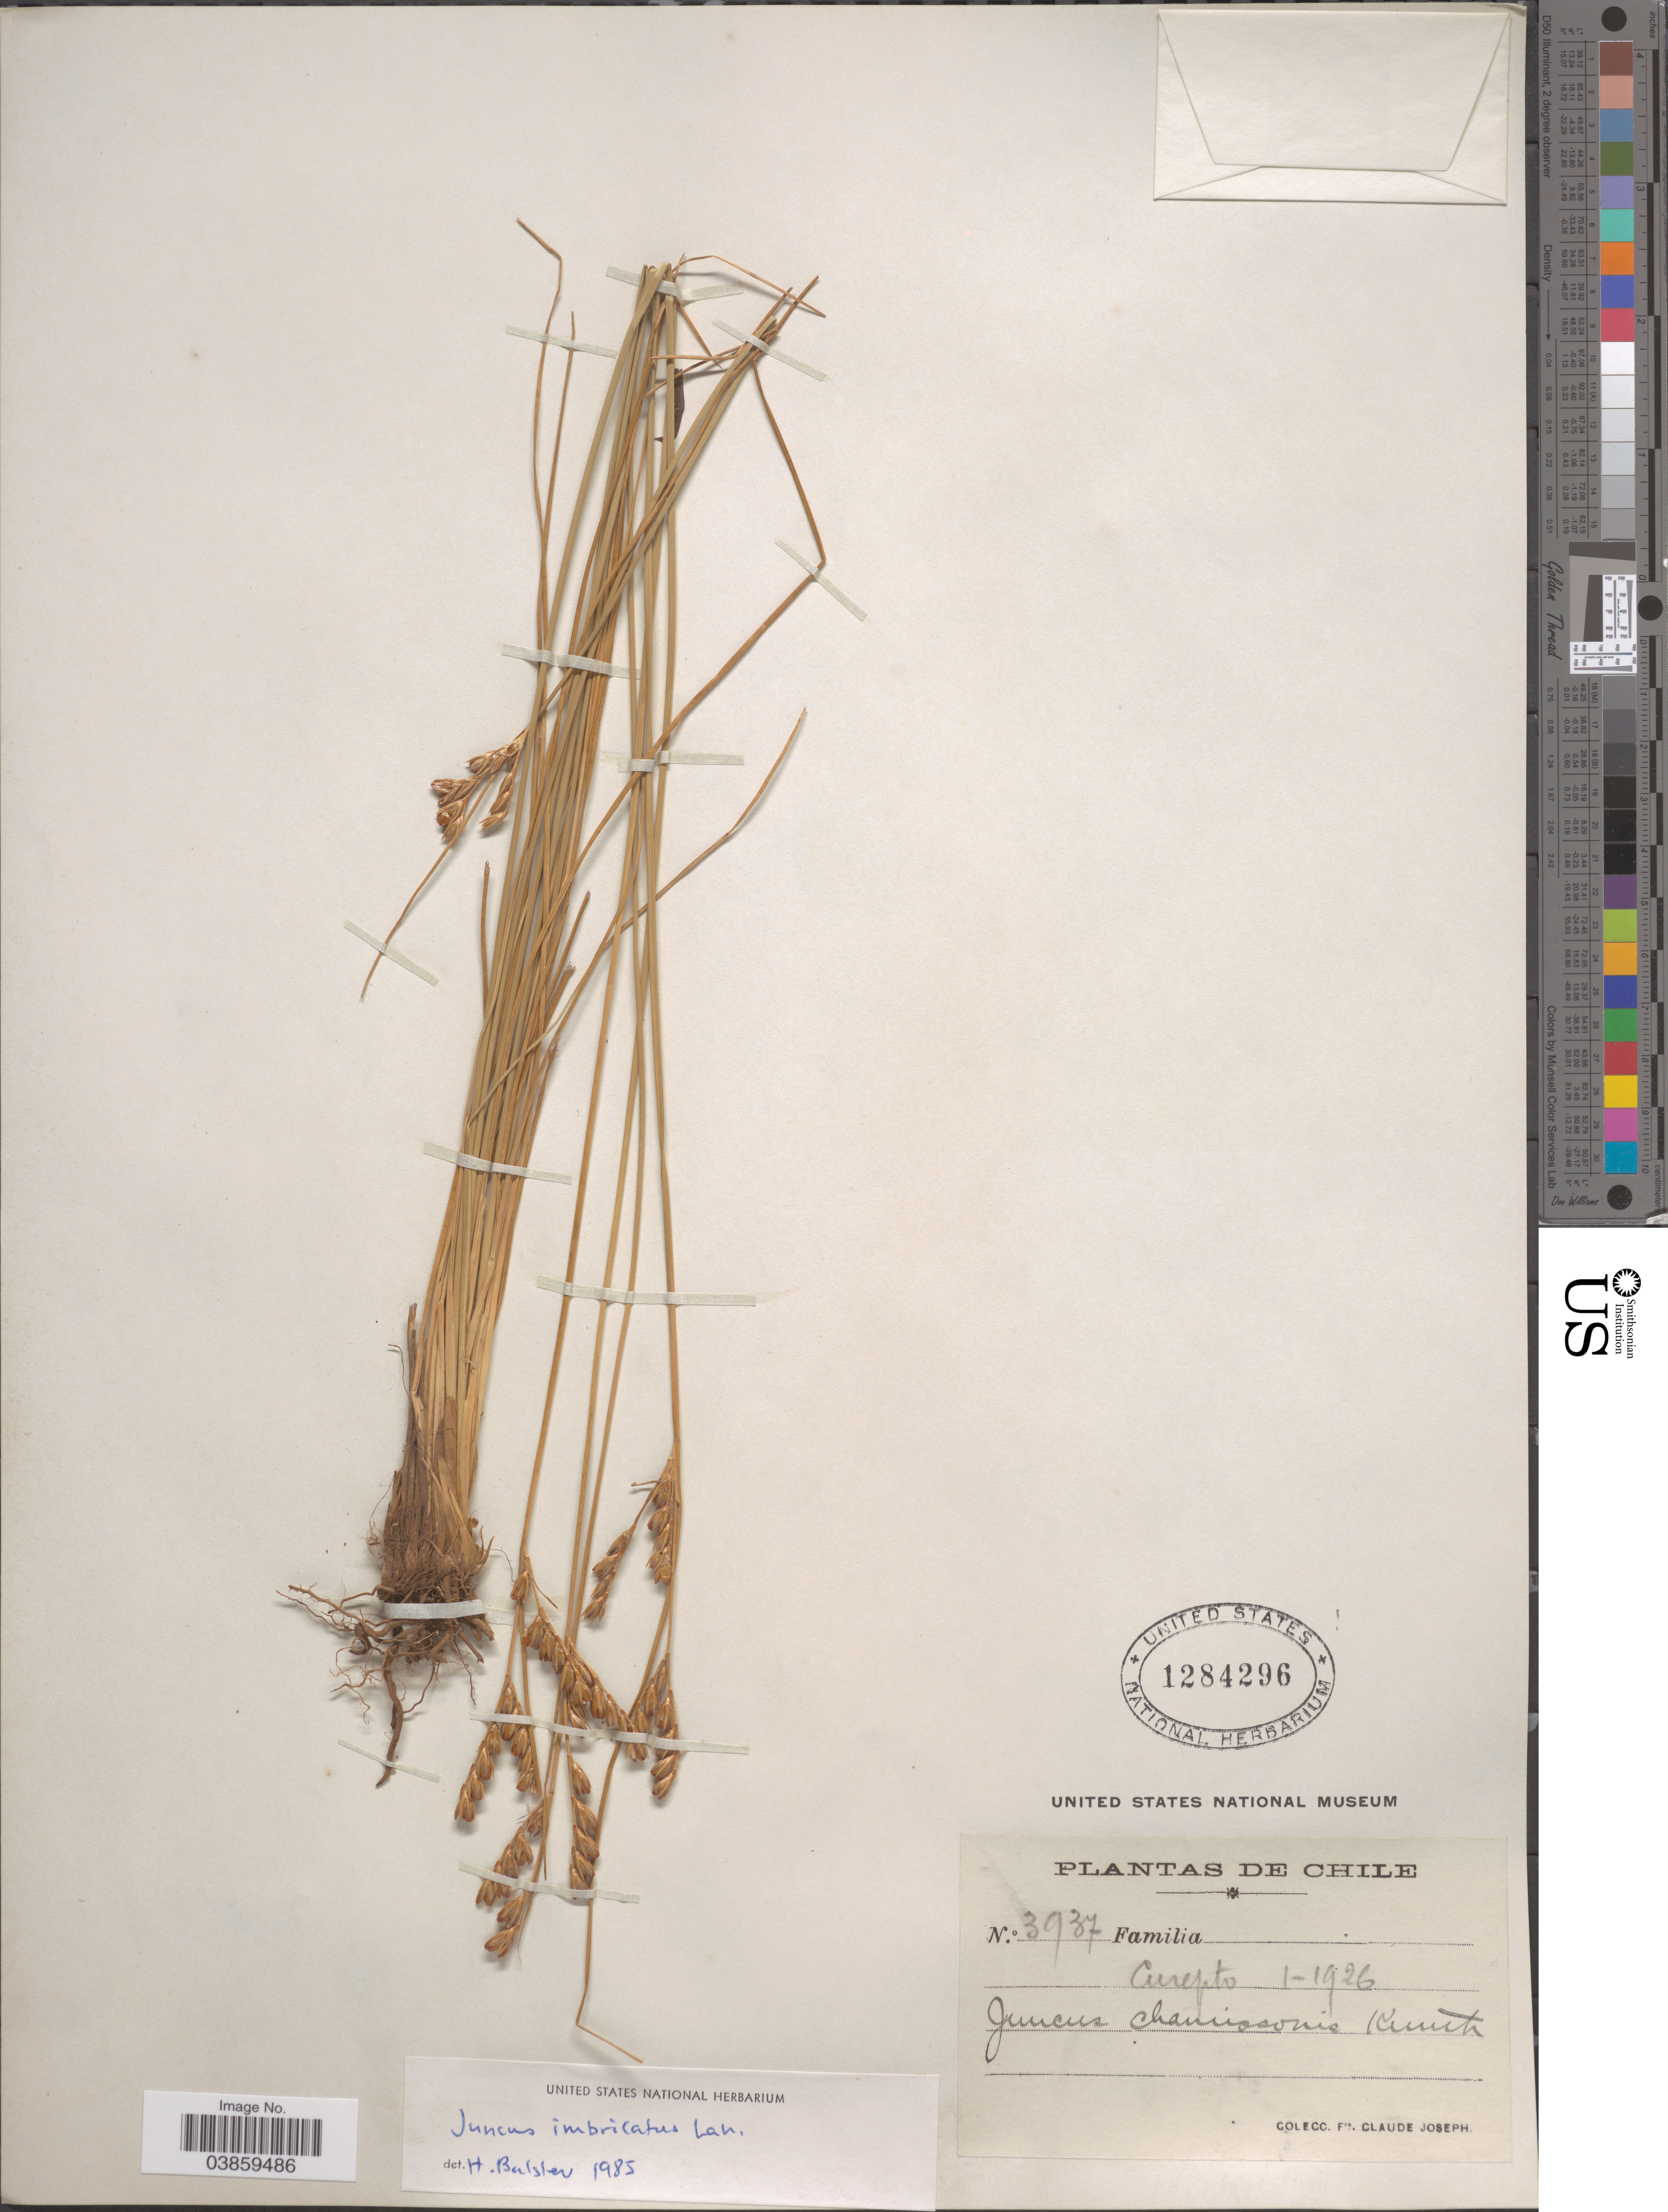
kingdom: Plantae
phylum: Tracheophyta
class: Liliopsida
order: Poales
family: Juncaceae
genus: Juncus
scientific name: Juncus imbricatus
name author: Laharpe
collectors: Bro. Claude-Joseph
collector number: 3937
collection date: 1926-01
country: Chile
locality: Curepto.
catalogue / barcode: US 1284296